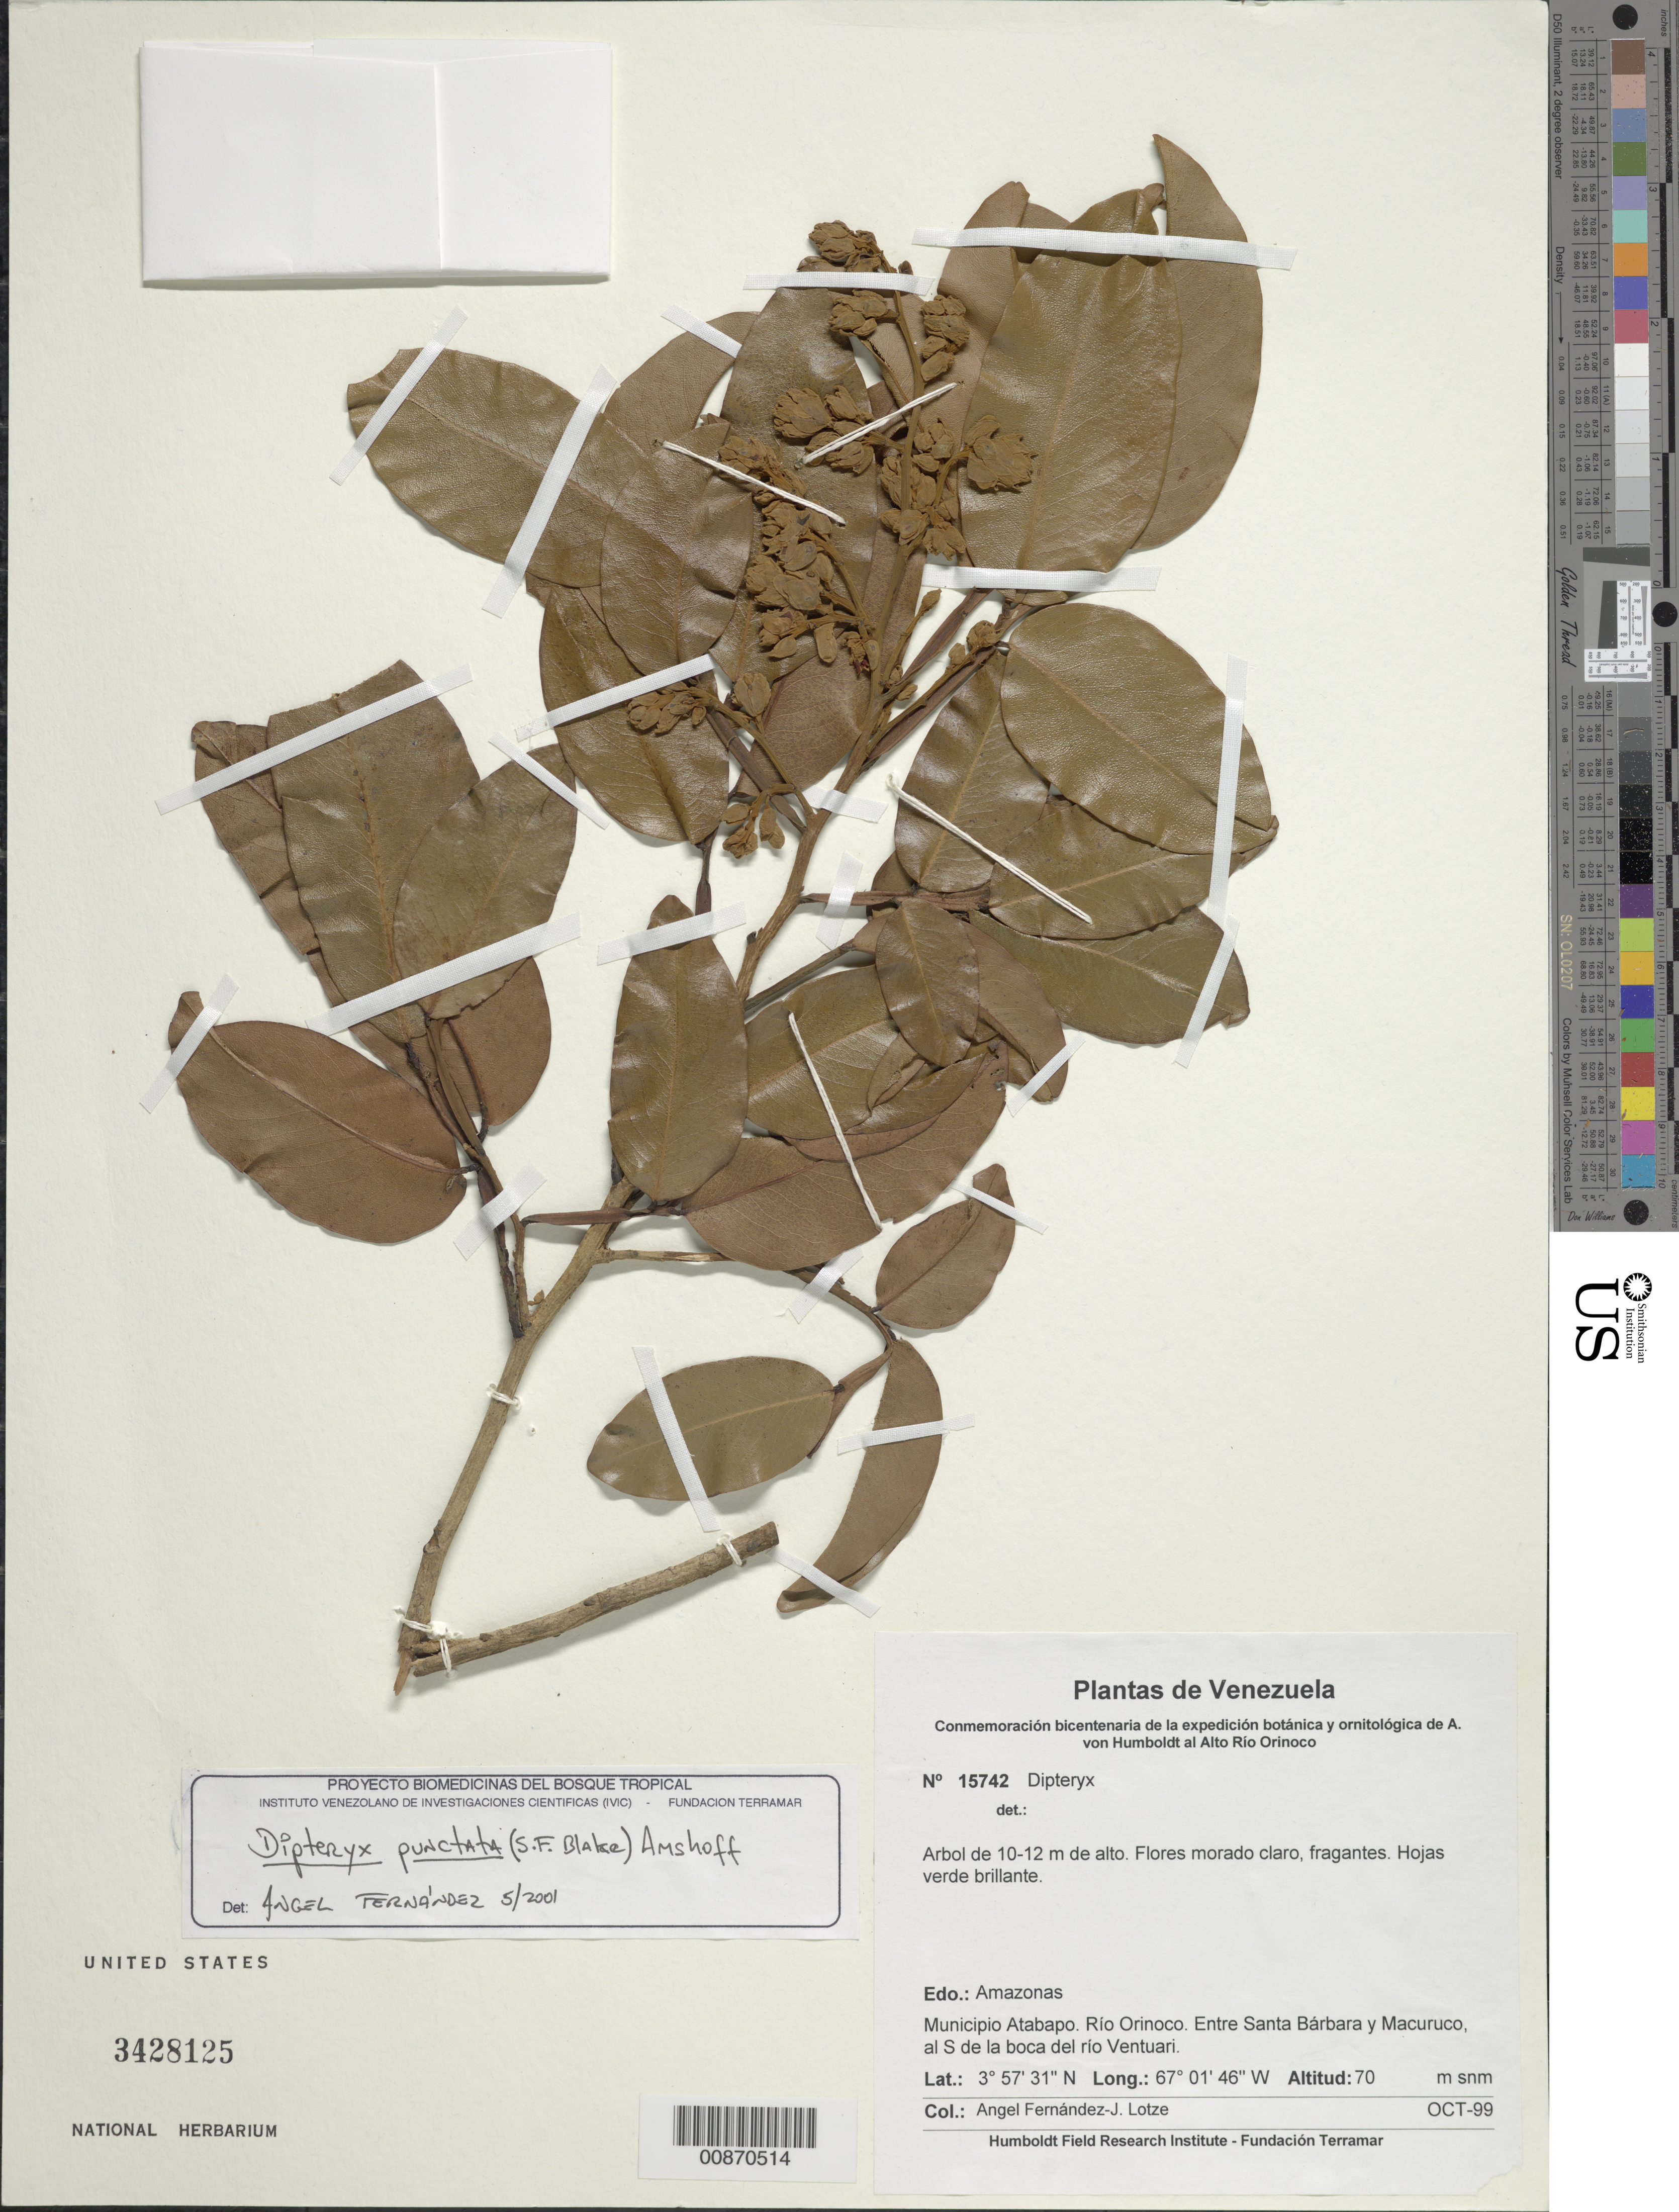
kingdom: Plantae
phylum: Tracheophyta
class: Magnoliopsida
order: Fabales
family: Fabaceae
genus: Dipteryx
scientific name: Dipteryx punctata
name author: (S.F. Blake) Amshoff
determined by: Fernández, A.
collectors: A. Fernández & J. Lotze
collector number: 15742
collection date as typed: Oct-99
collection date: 1999-10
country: Venezuela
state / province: Amazonas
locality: Mun. Atabapo, Río Orinoco, entre Santa Bárbara y Macuruco, al S de la boca del Río Ventuari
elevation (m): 70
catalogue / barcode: US 3428125